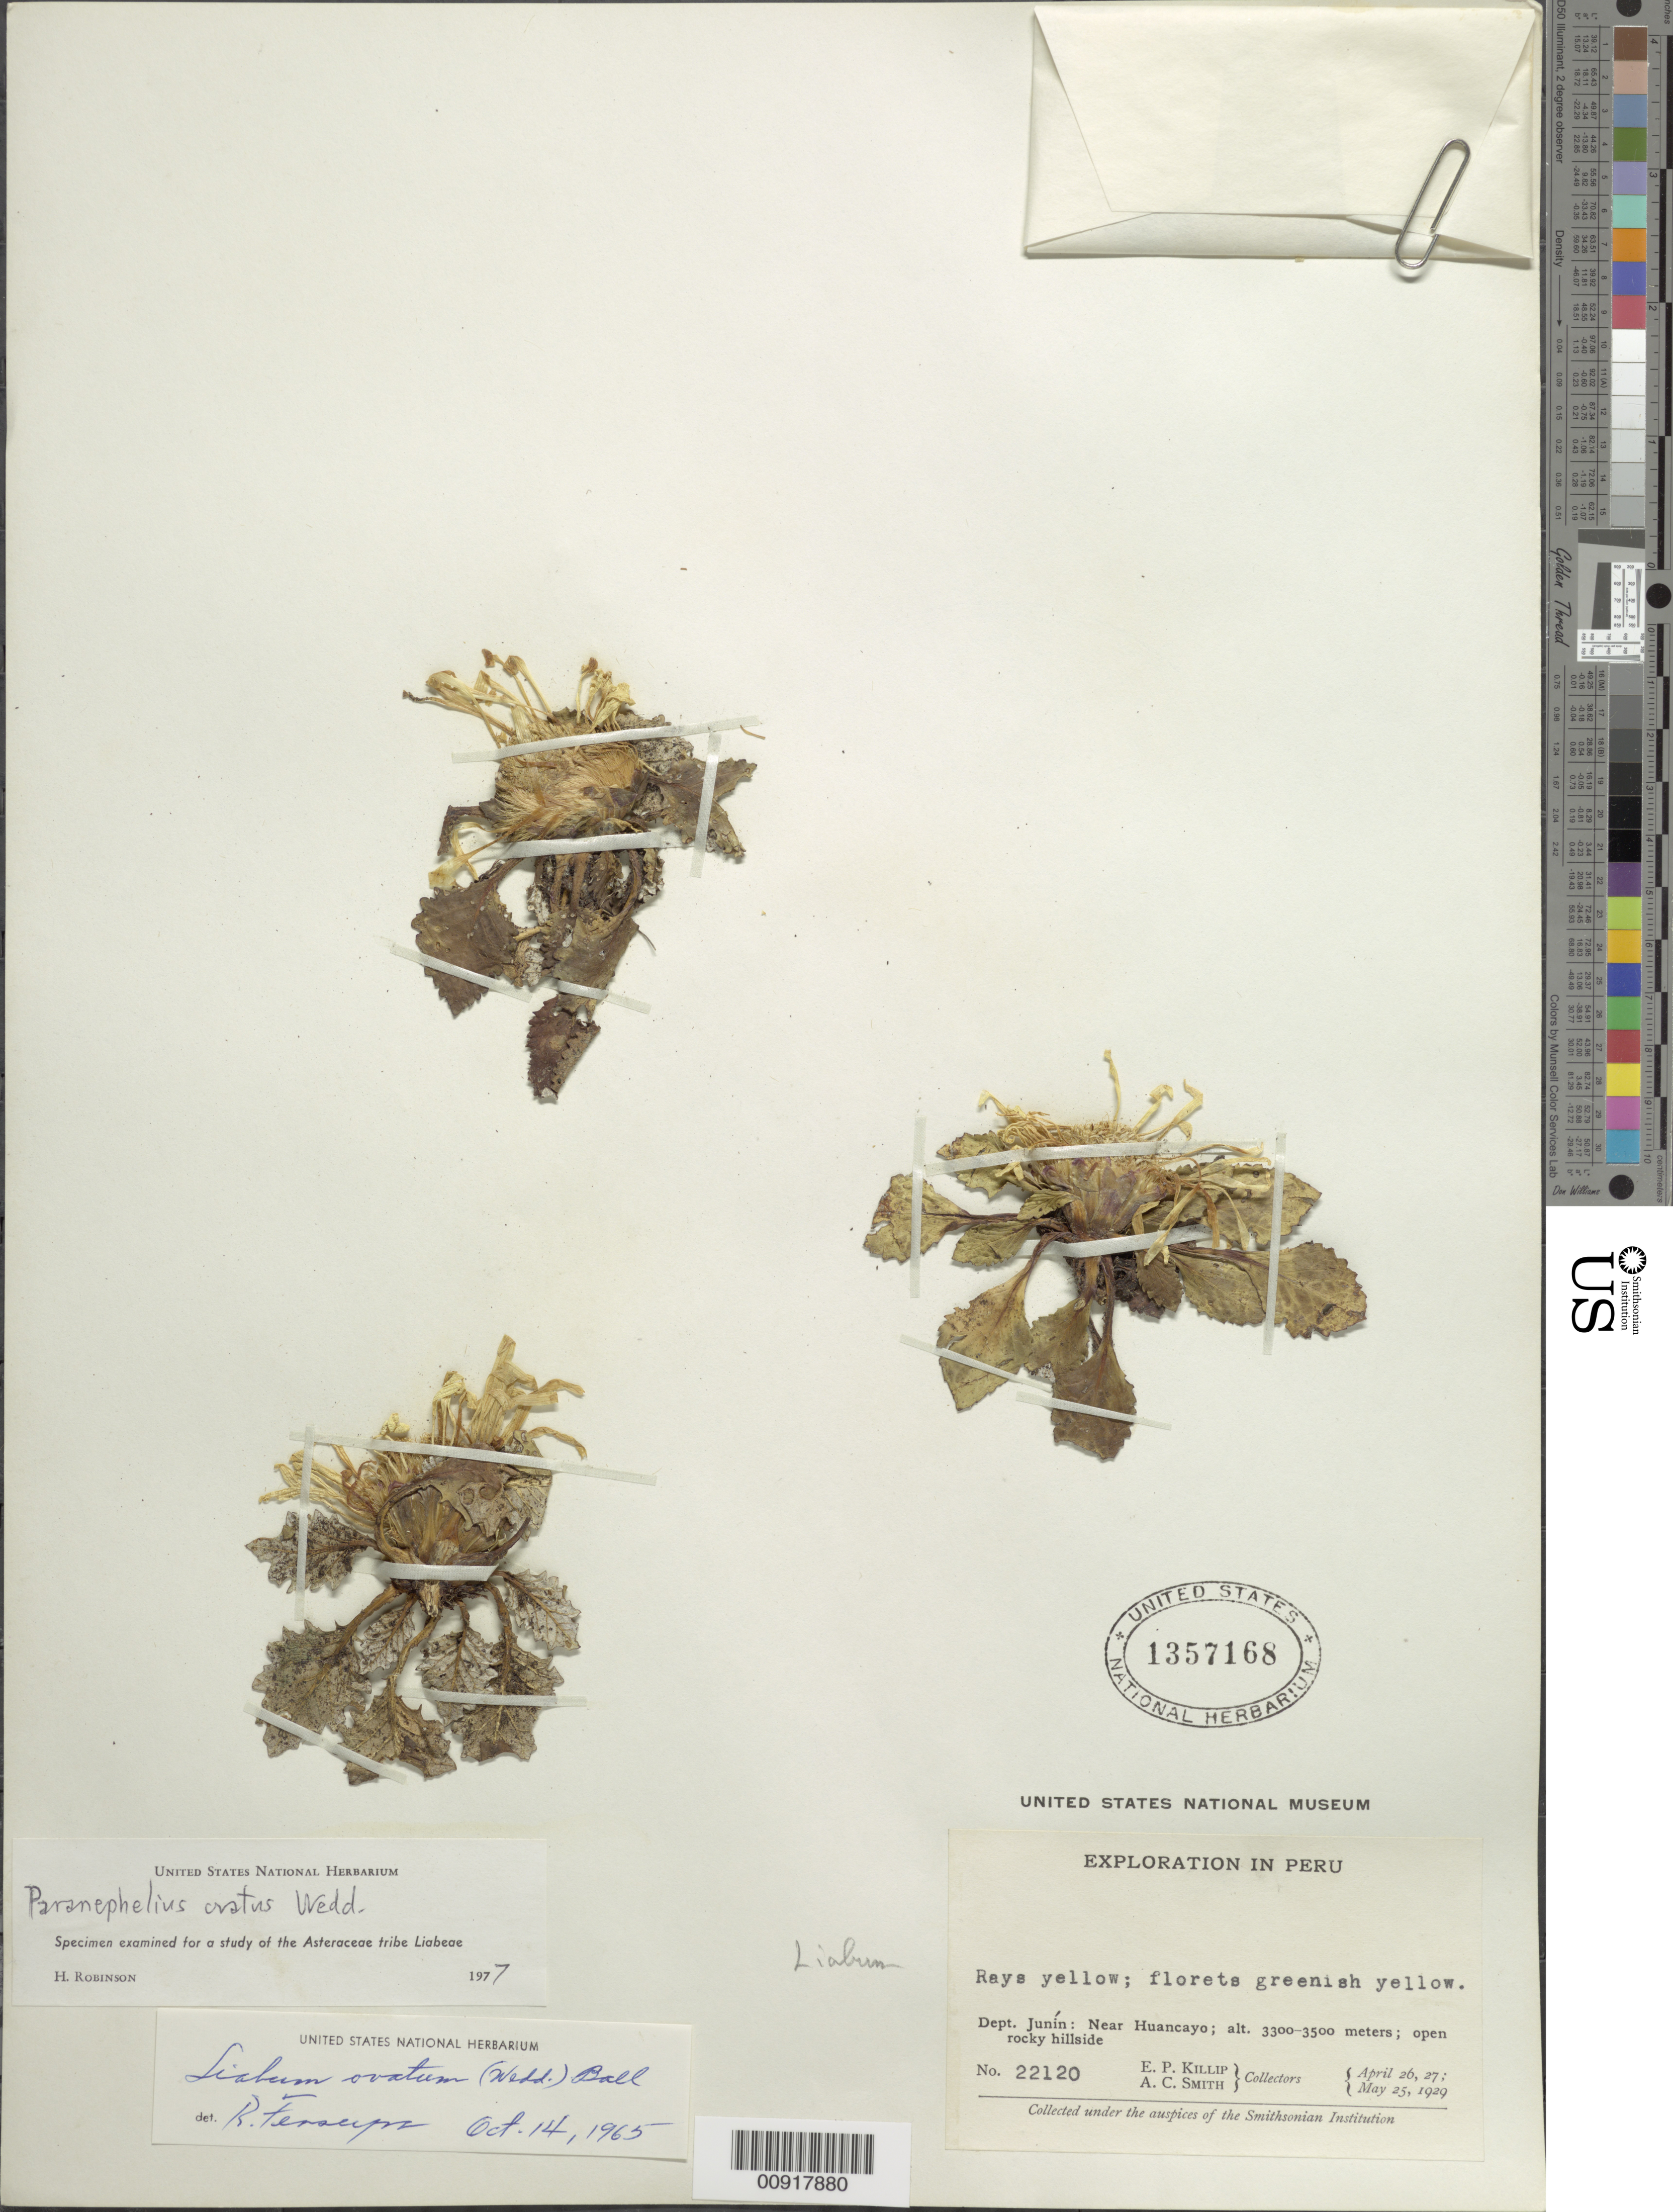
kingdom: Plantae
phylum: Tracheophyta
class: Magnoliopsida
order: Asterales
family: Asteraceae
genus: Paranephelius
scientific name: Paranephelius ovatus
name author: A. Gray ex Wedd.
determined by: Robinson, Harold E., (US)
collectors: E. P. Killip & A. C. Smith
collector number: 22120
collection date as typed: April 1929 to May 1929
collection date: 1929-04/1929-05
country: Peru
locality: Dpto. Junín, near Huancayo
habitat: Open rocky hillside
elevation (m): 3300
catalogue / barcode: US 1357168